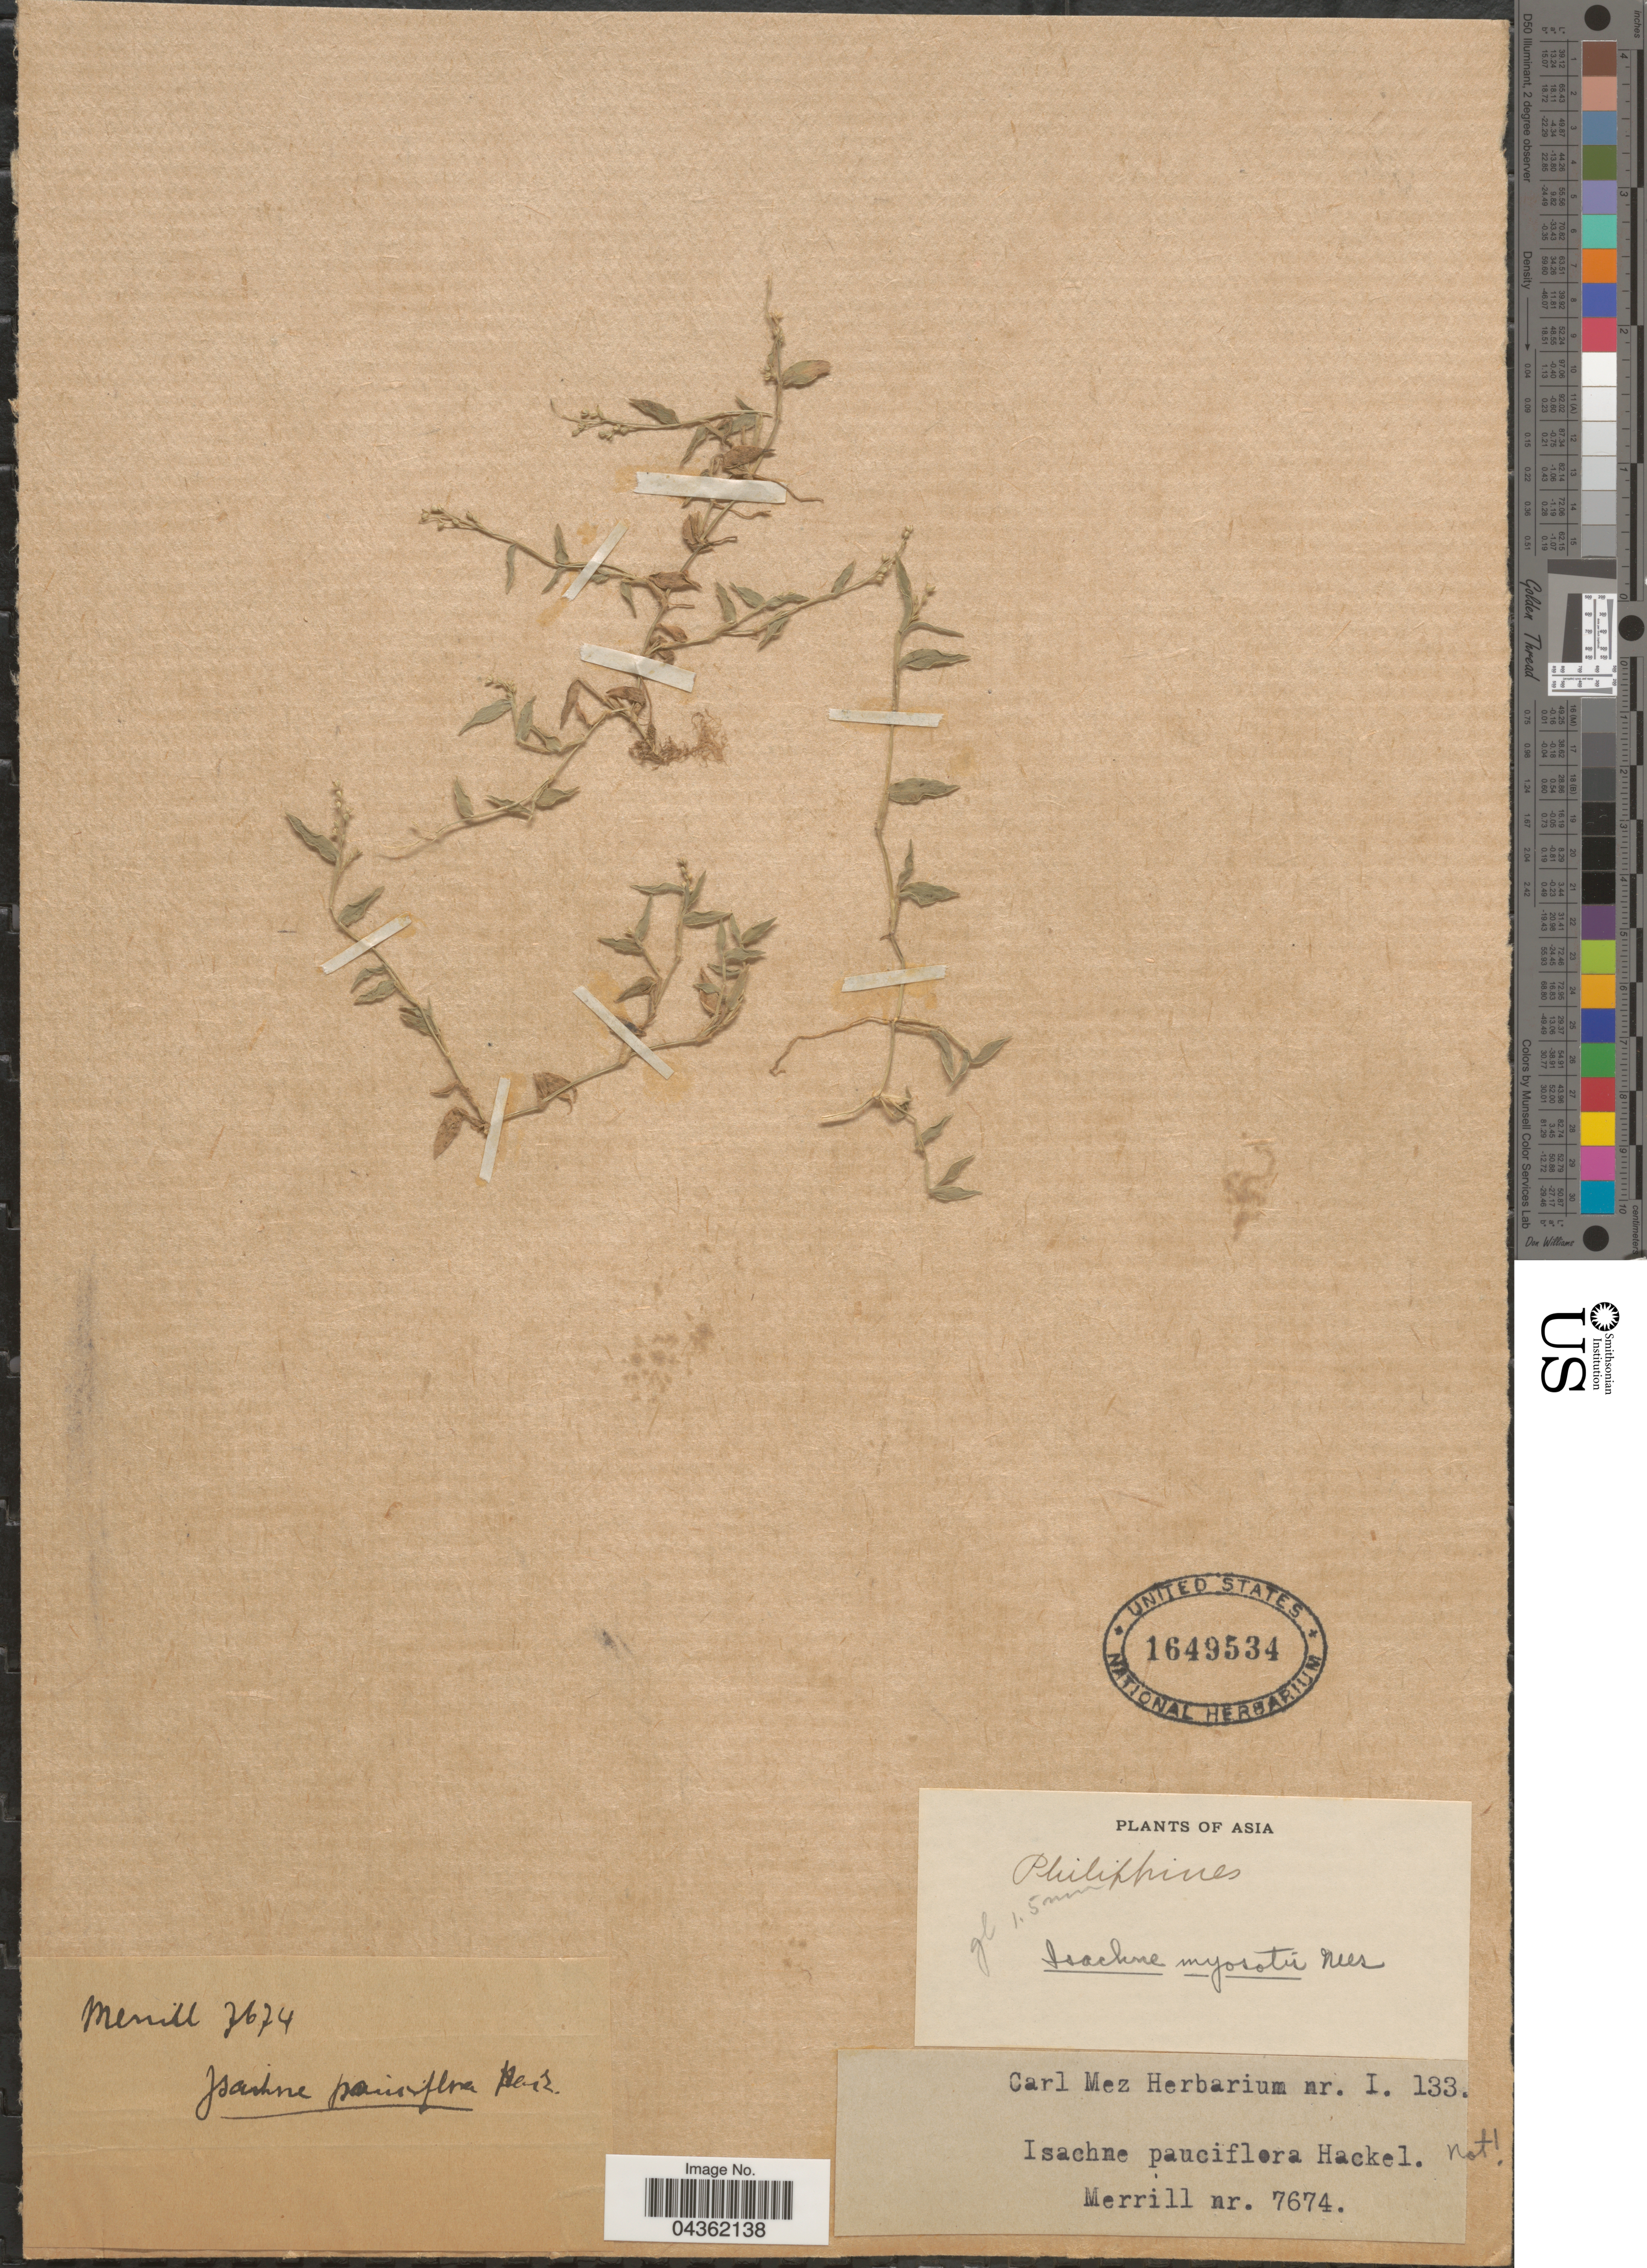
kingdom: Plantae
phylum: Tracheophyta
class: Liliopsida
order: Poales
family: Poaceae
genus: Isachne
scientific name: Isachne myosotis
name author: Nees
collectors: Merrill, --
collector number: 7674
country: Philippines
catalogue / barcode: US 1649534